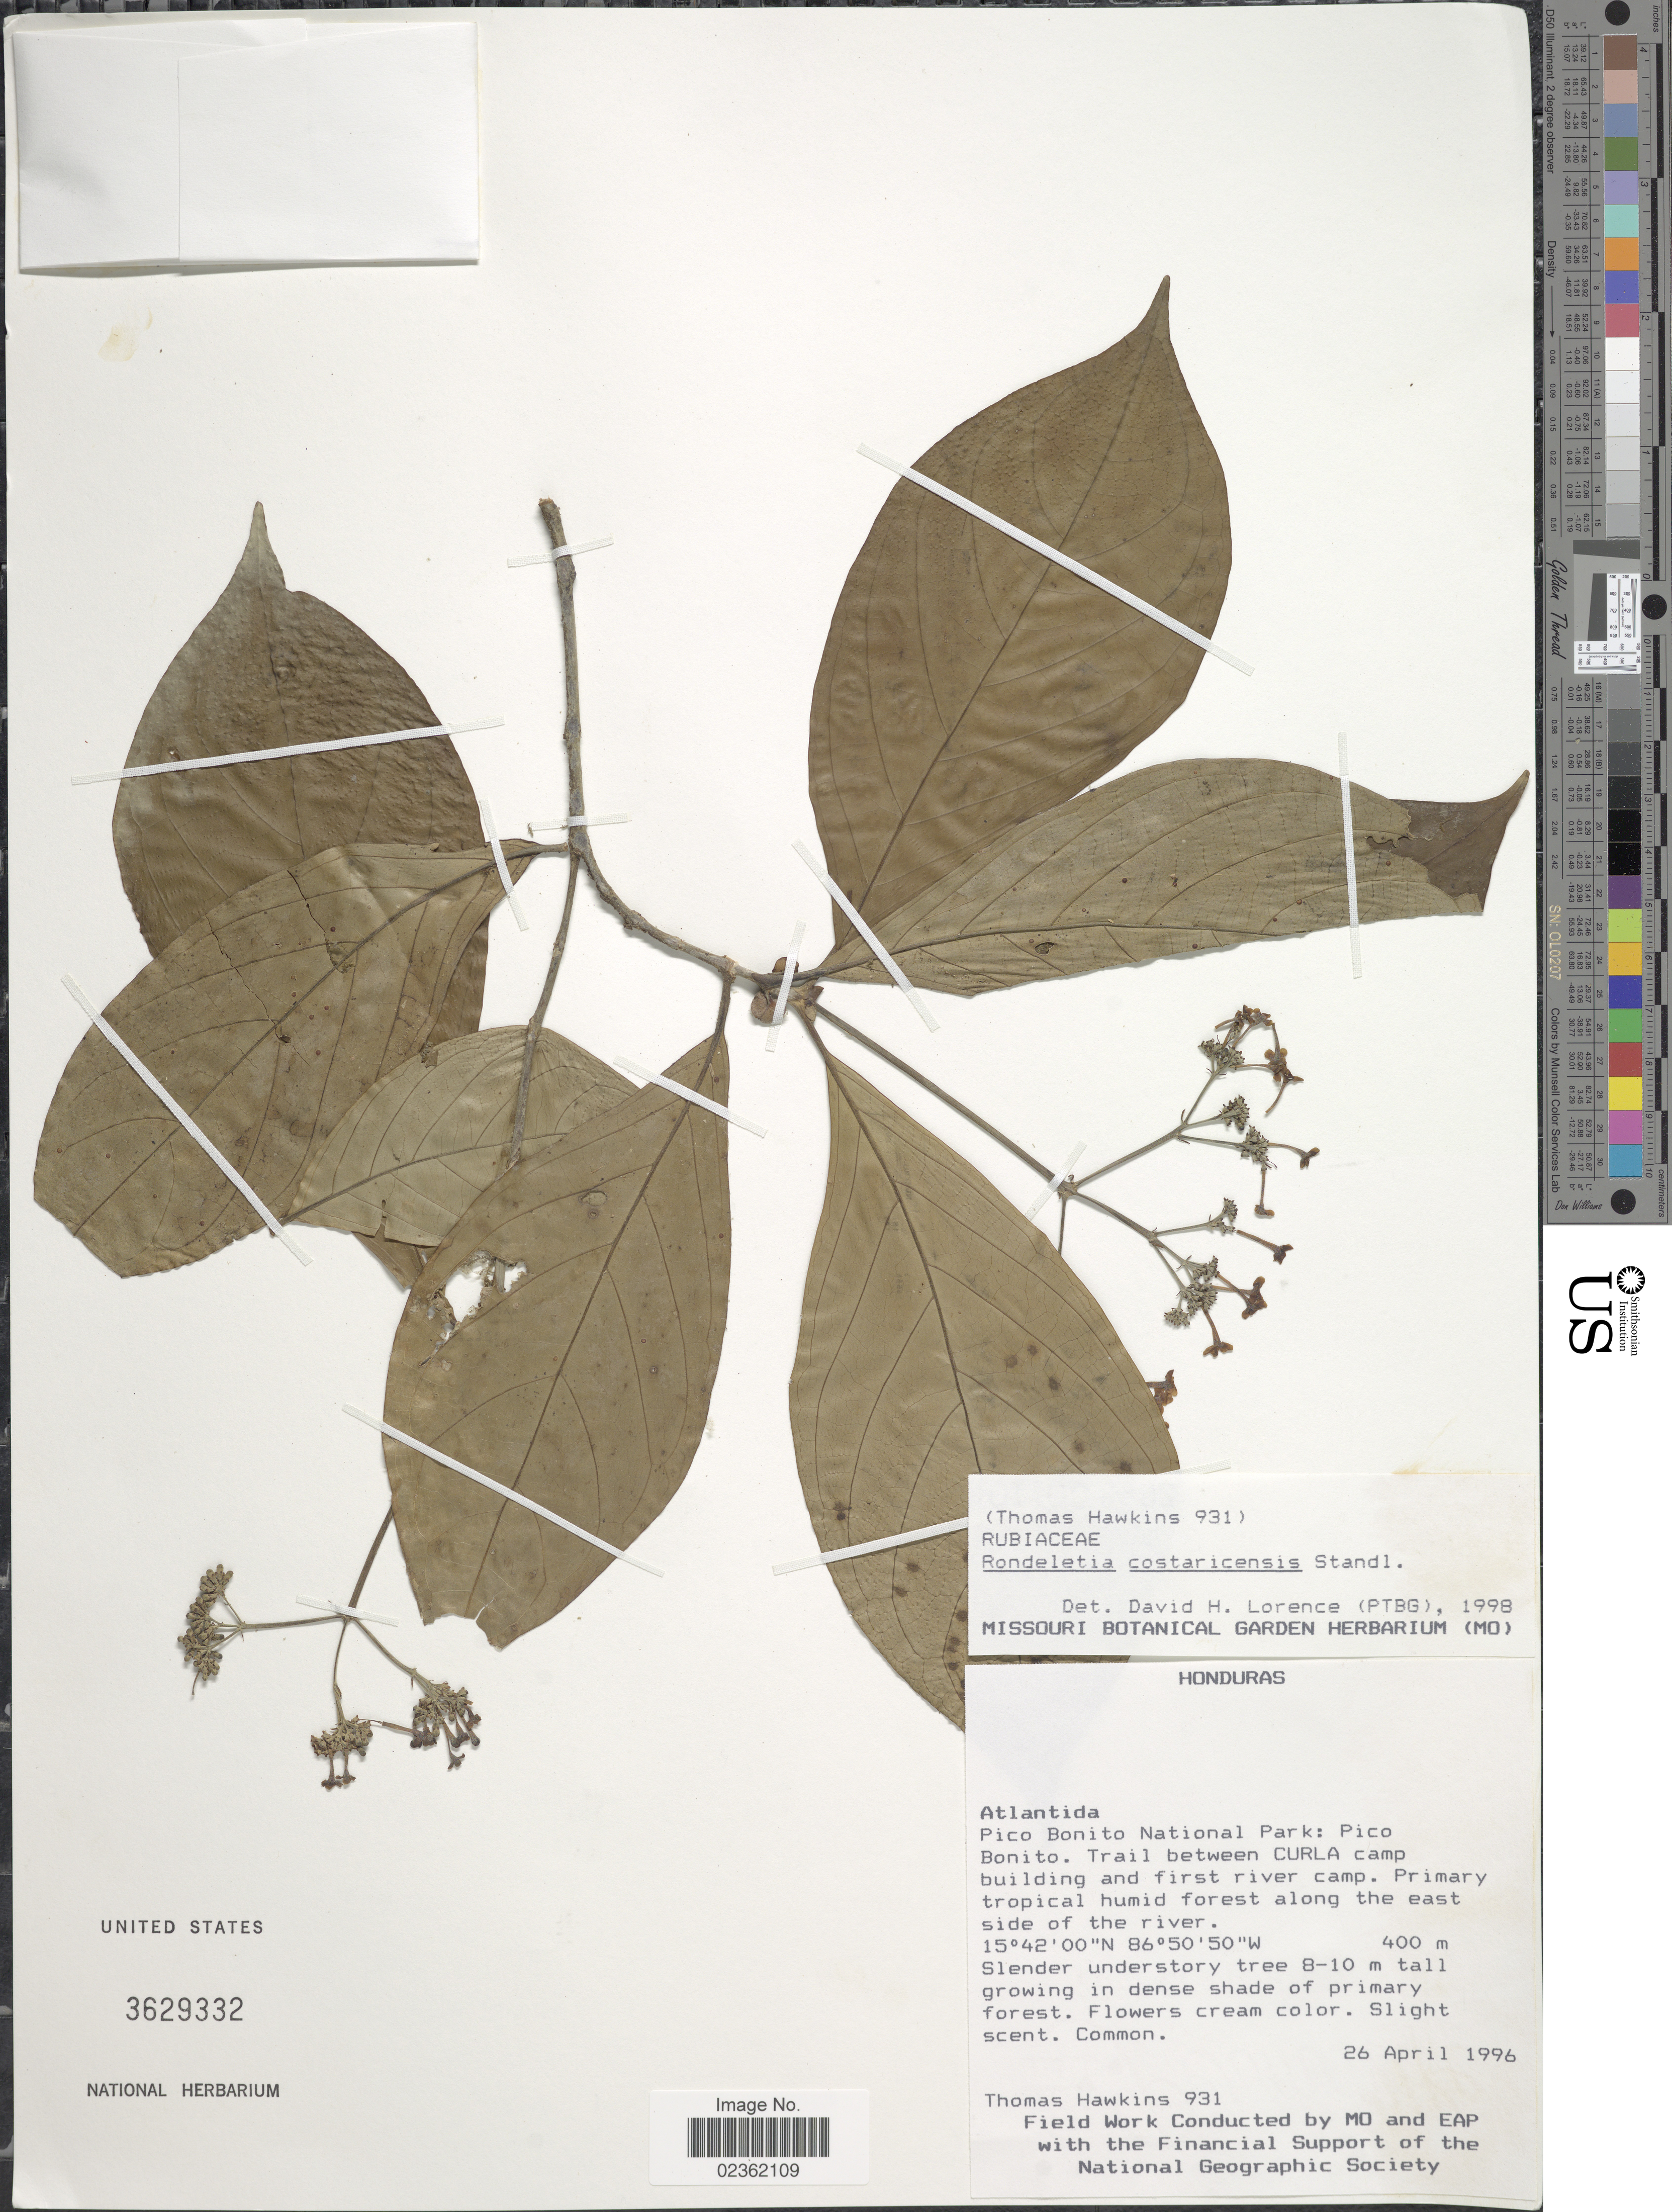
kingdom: Plantae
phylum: Tracheophyta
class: Magnoliopsida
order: Gentianales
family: Rubiaceae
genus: Rondeletia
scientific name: Rondeletia costaricensis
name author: Standl.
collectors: T. Hawkins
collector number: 931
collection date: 1996-04-26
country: Honduras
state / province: Atlántida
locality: Pico Bonito National Park: Pico Bonito, Trail between CURLA camp building and first river camp, Primary tropical humid forest along the east side of the river.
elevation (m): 400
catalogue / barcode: US 3629332